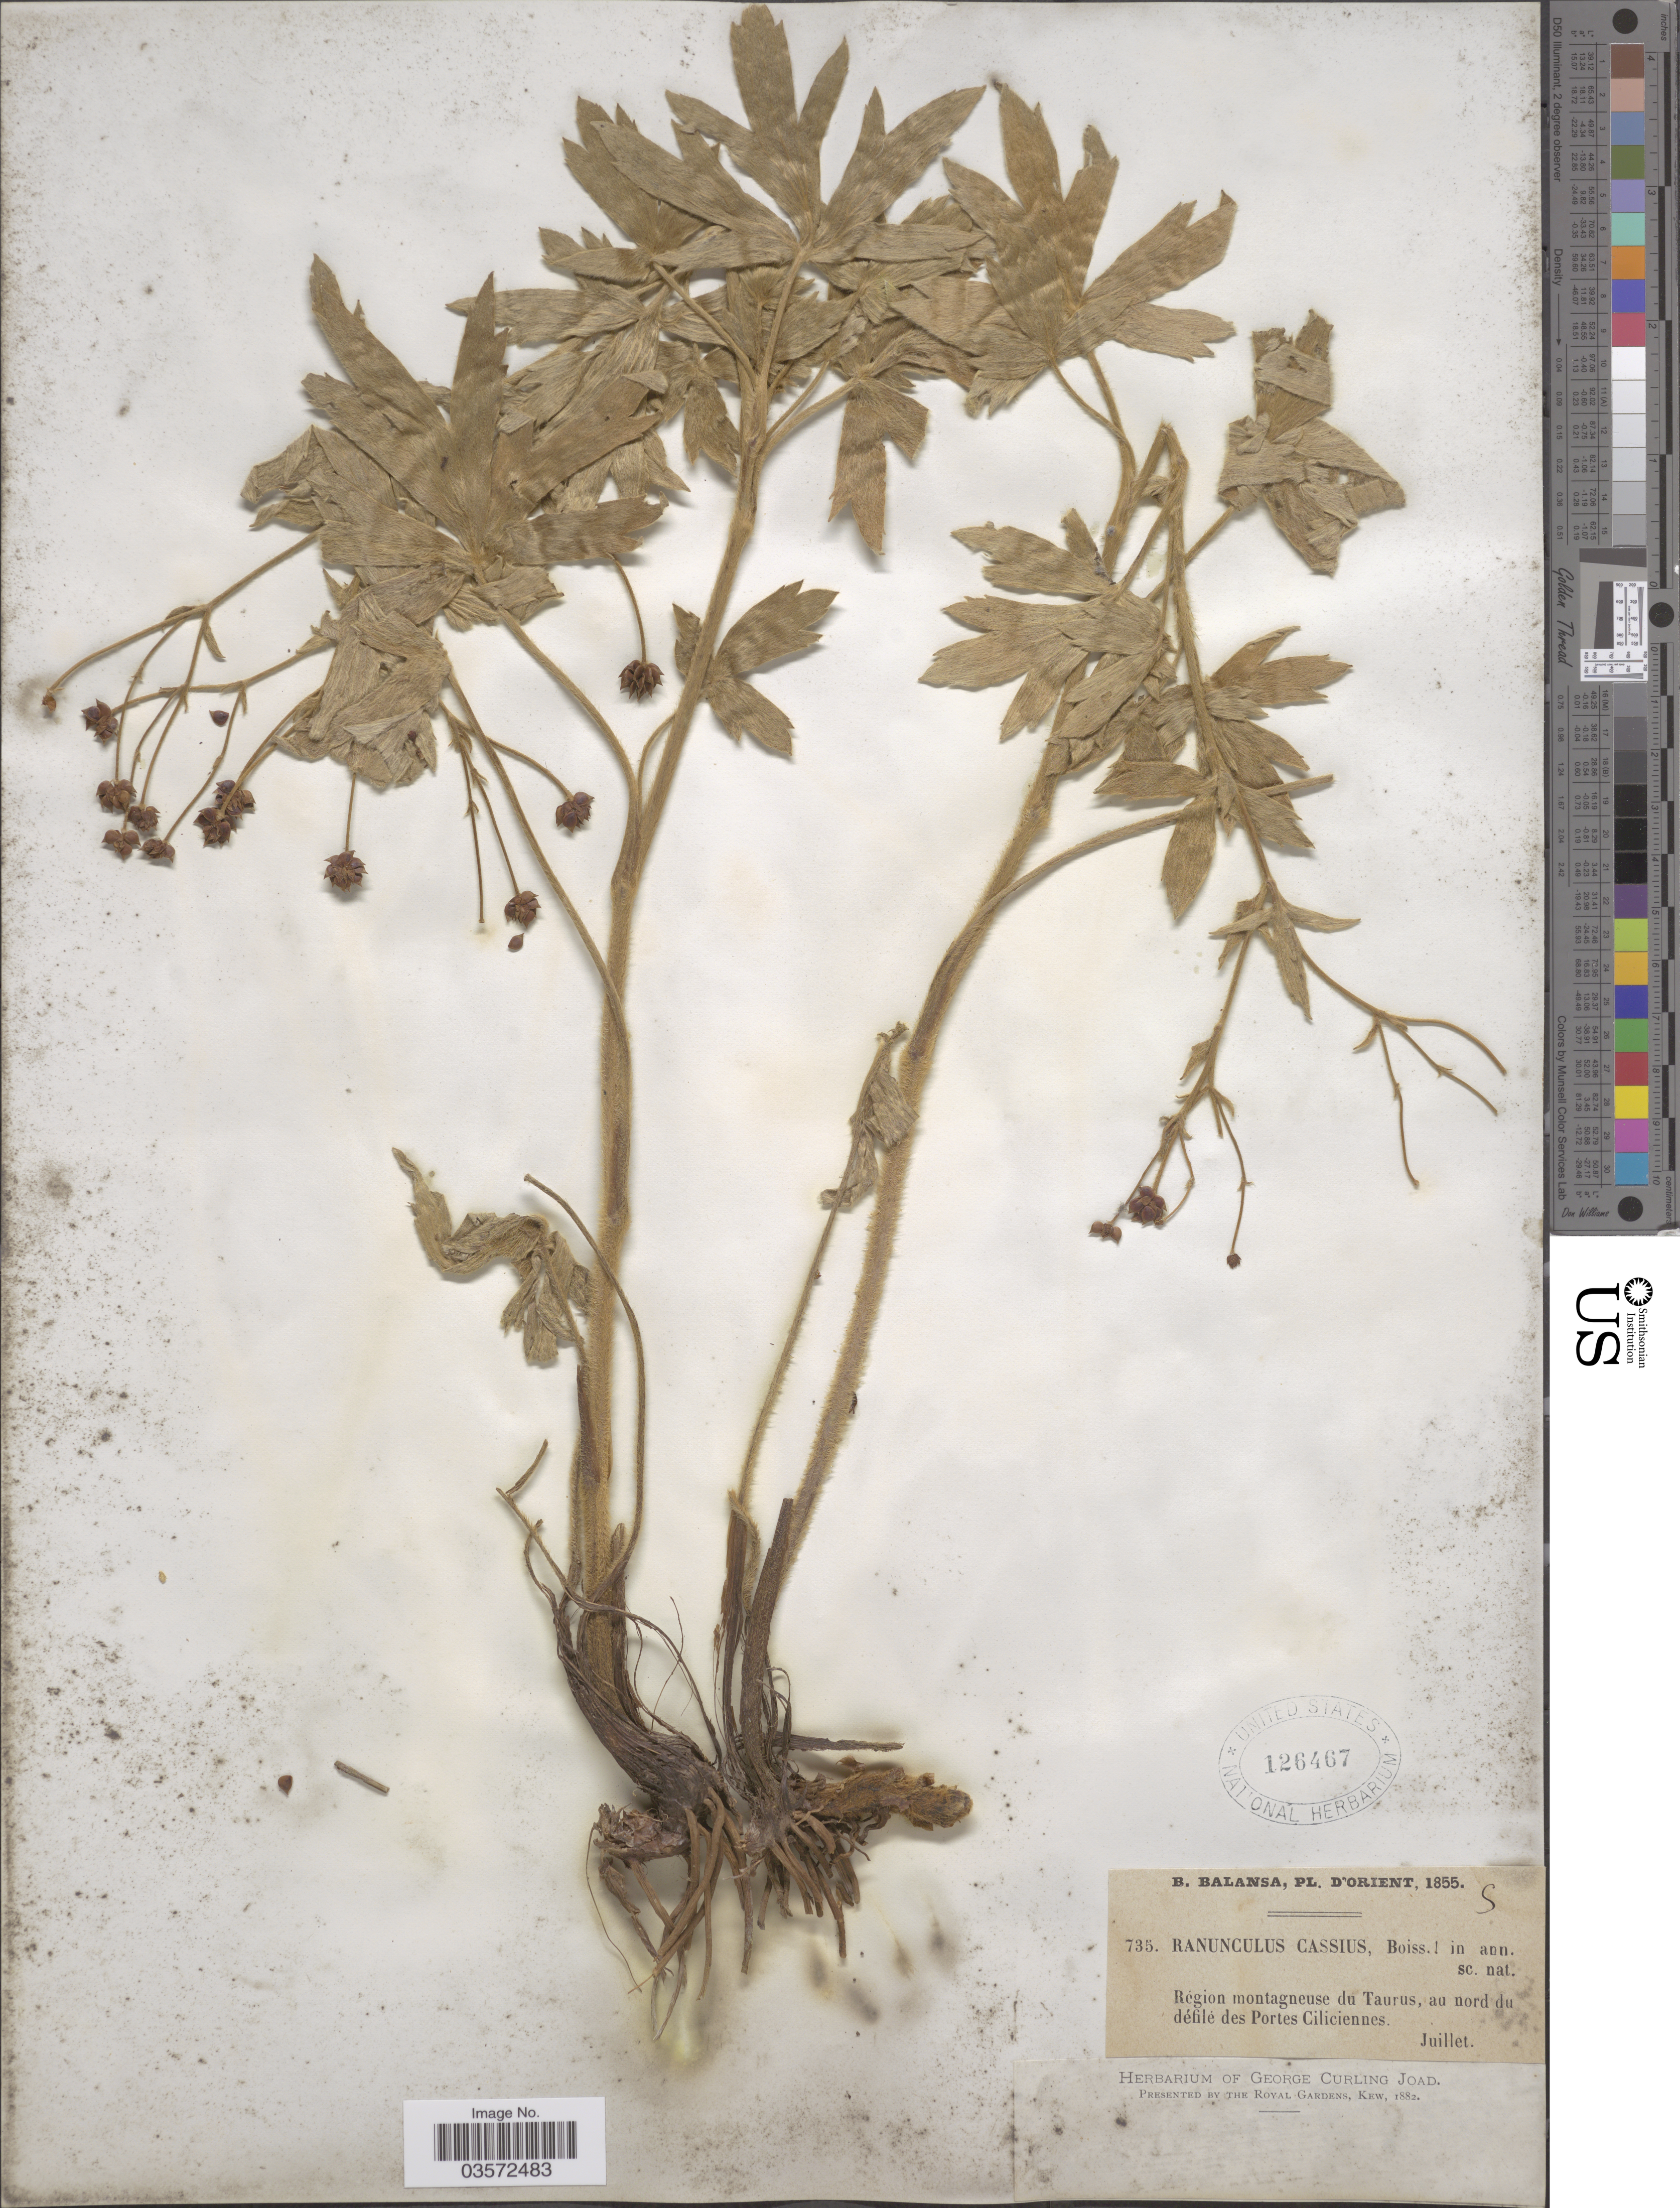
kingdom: Plantae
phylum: Tracheophyta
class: Magnoliopsida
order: Ranunculales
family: Ranunculaceae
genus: Ranunculus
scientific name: Ranunculus cassius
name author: Boiss.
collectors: B. Balansa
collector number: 735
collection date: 1855-07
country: Turkey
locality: D'Orient. Région montagneuse du Taurus, au nord du défile des Portes Ciliciennes.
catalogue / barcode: US 126467